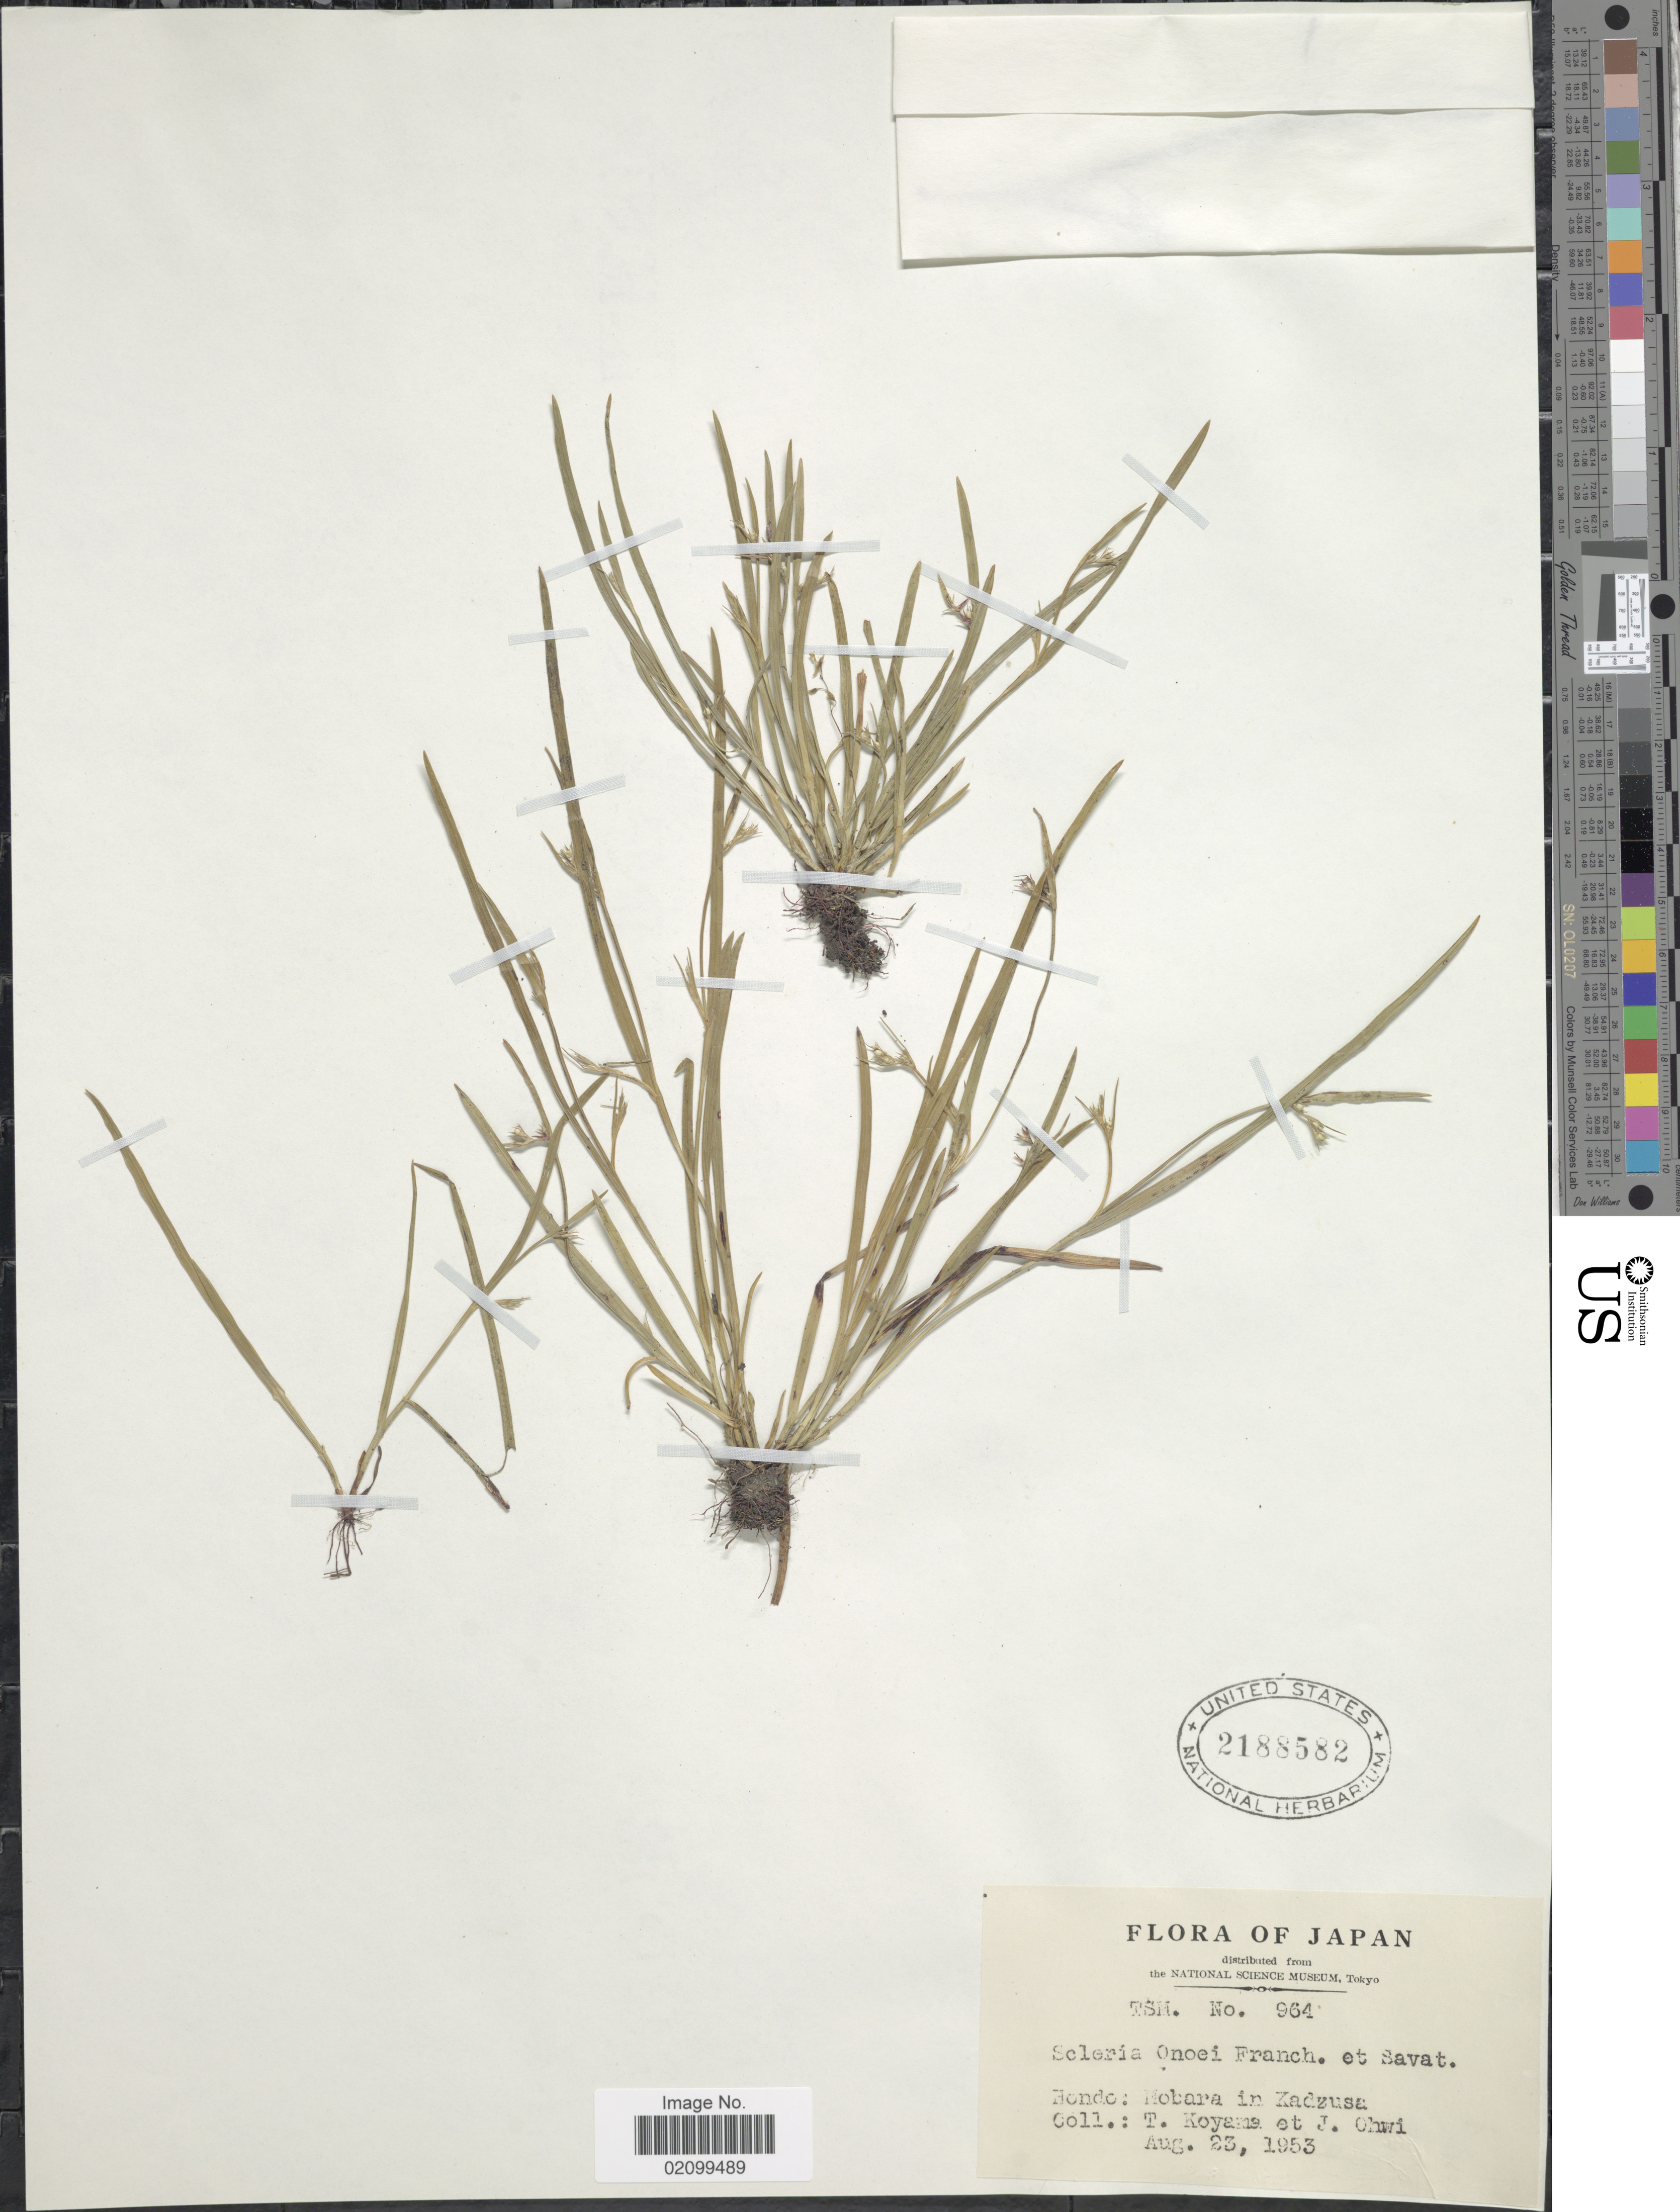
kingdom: Plantae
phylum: Tracheophyta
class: Liliopsida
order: Poales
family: Cyperaceae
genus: Scleria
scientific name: Scleria rugosa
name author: R. Br.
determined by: Strong, Mark T., (BOT), Smithsonian Institution - National Museum of Natural History (UNITED STATES)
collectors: T. Koyama & J. Ohwi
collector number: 964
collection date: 1953-08-23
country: Japan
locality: Hondo: Mobara in Kadzusa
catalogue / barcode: US 2188582